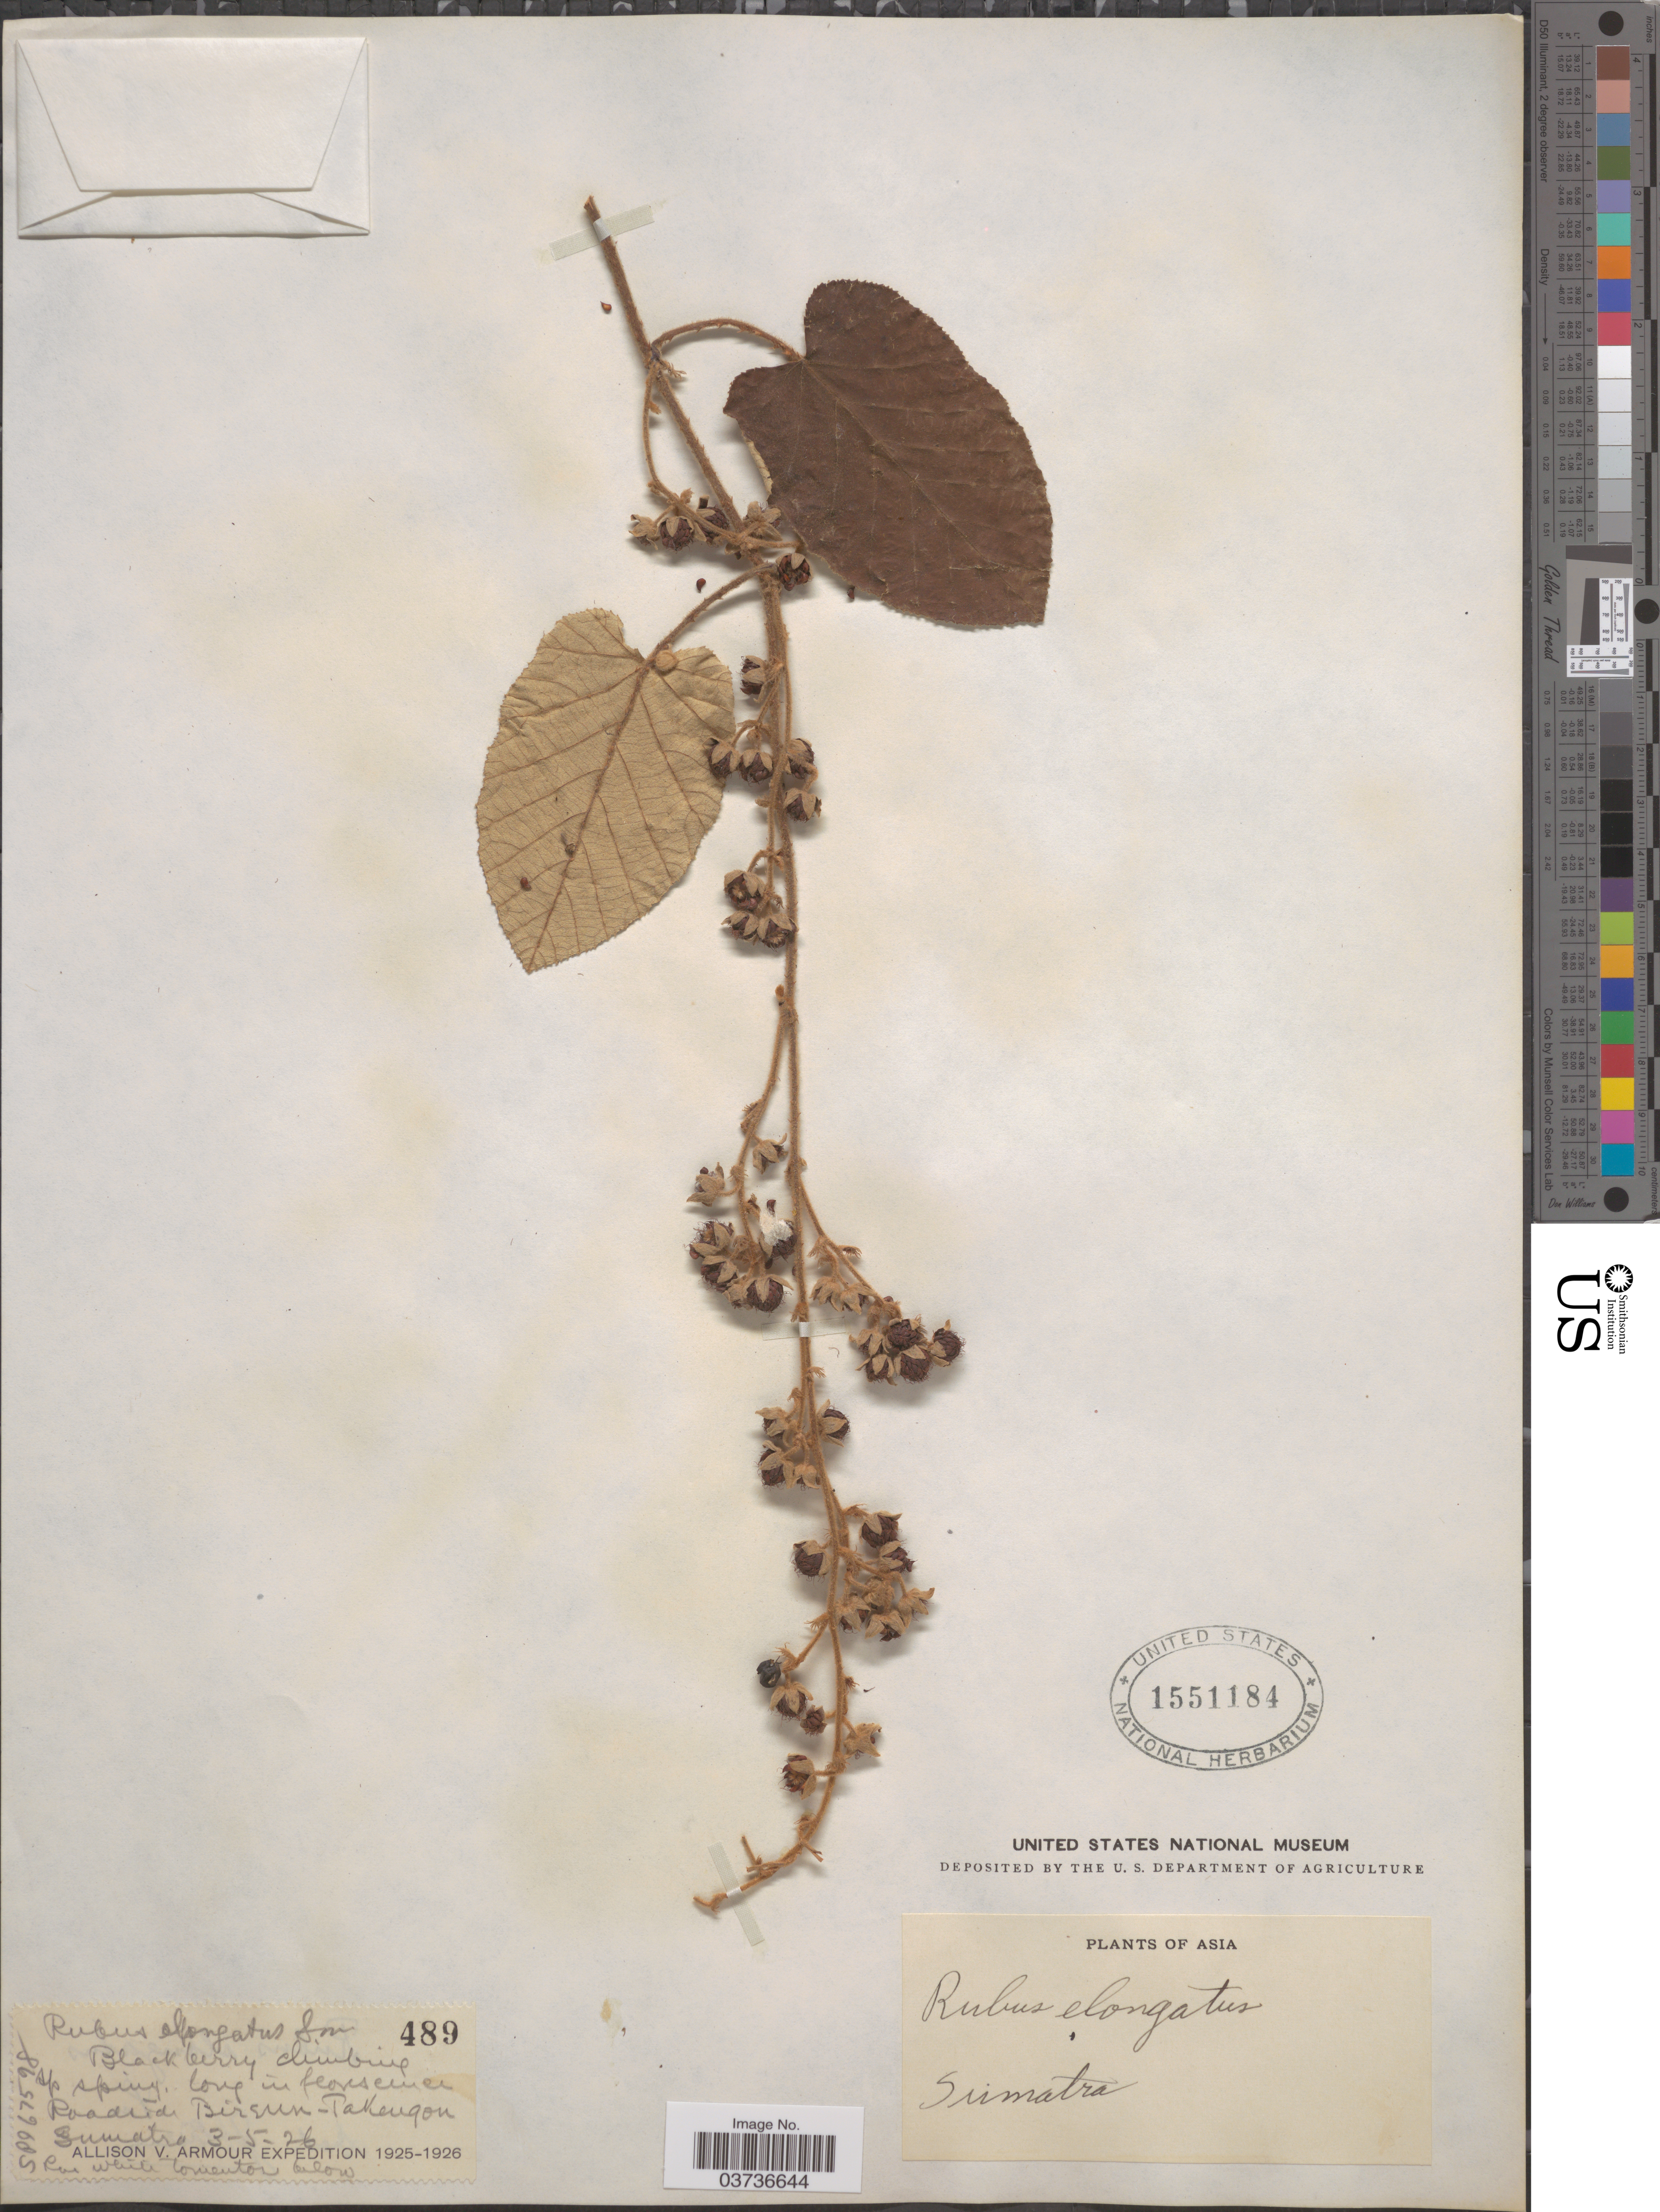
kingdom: Plantae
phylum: Tracheophyta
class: Magnoliopsida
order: Rosales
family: Rosaceae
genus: Rubus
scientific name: Rubus elongatus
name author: Sm.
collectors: Allison V. Armour Expedition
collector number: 489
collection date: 1926-05-03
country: Indonesia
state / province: Sumatra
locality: Roadside Bireun- Takengon.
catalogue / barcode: US 1551184